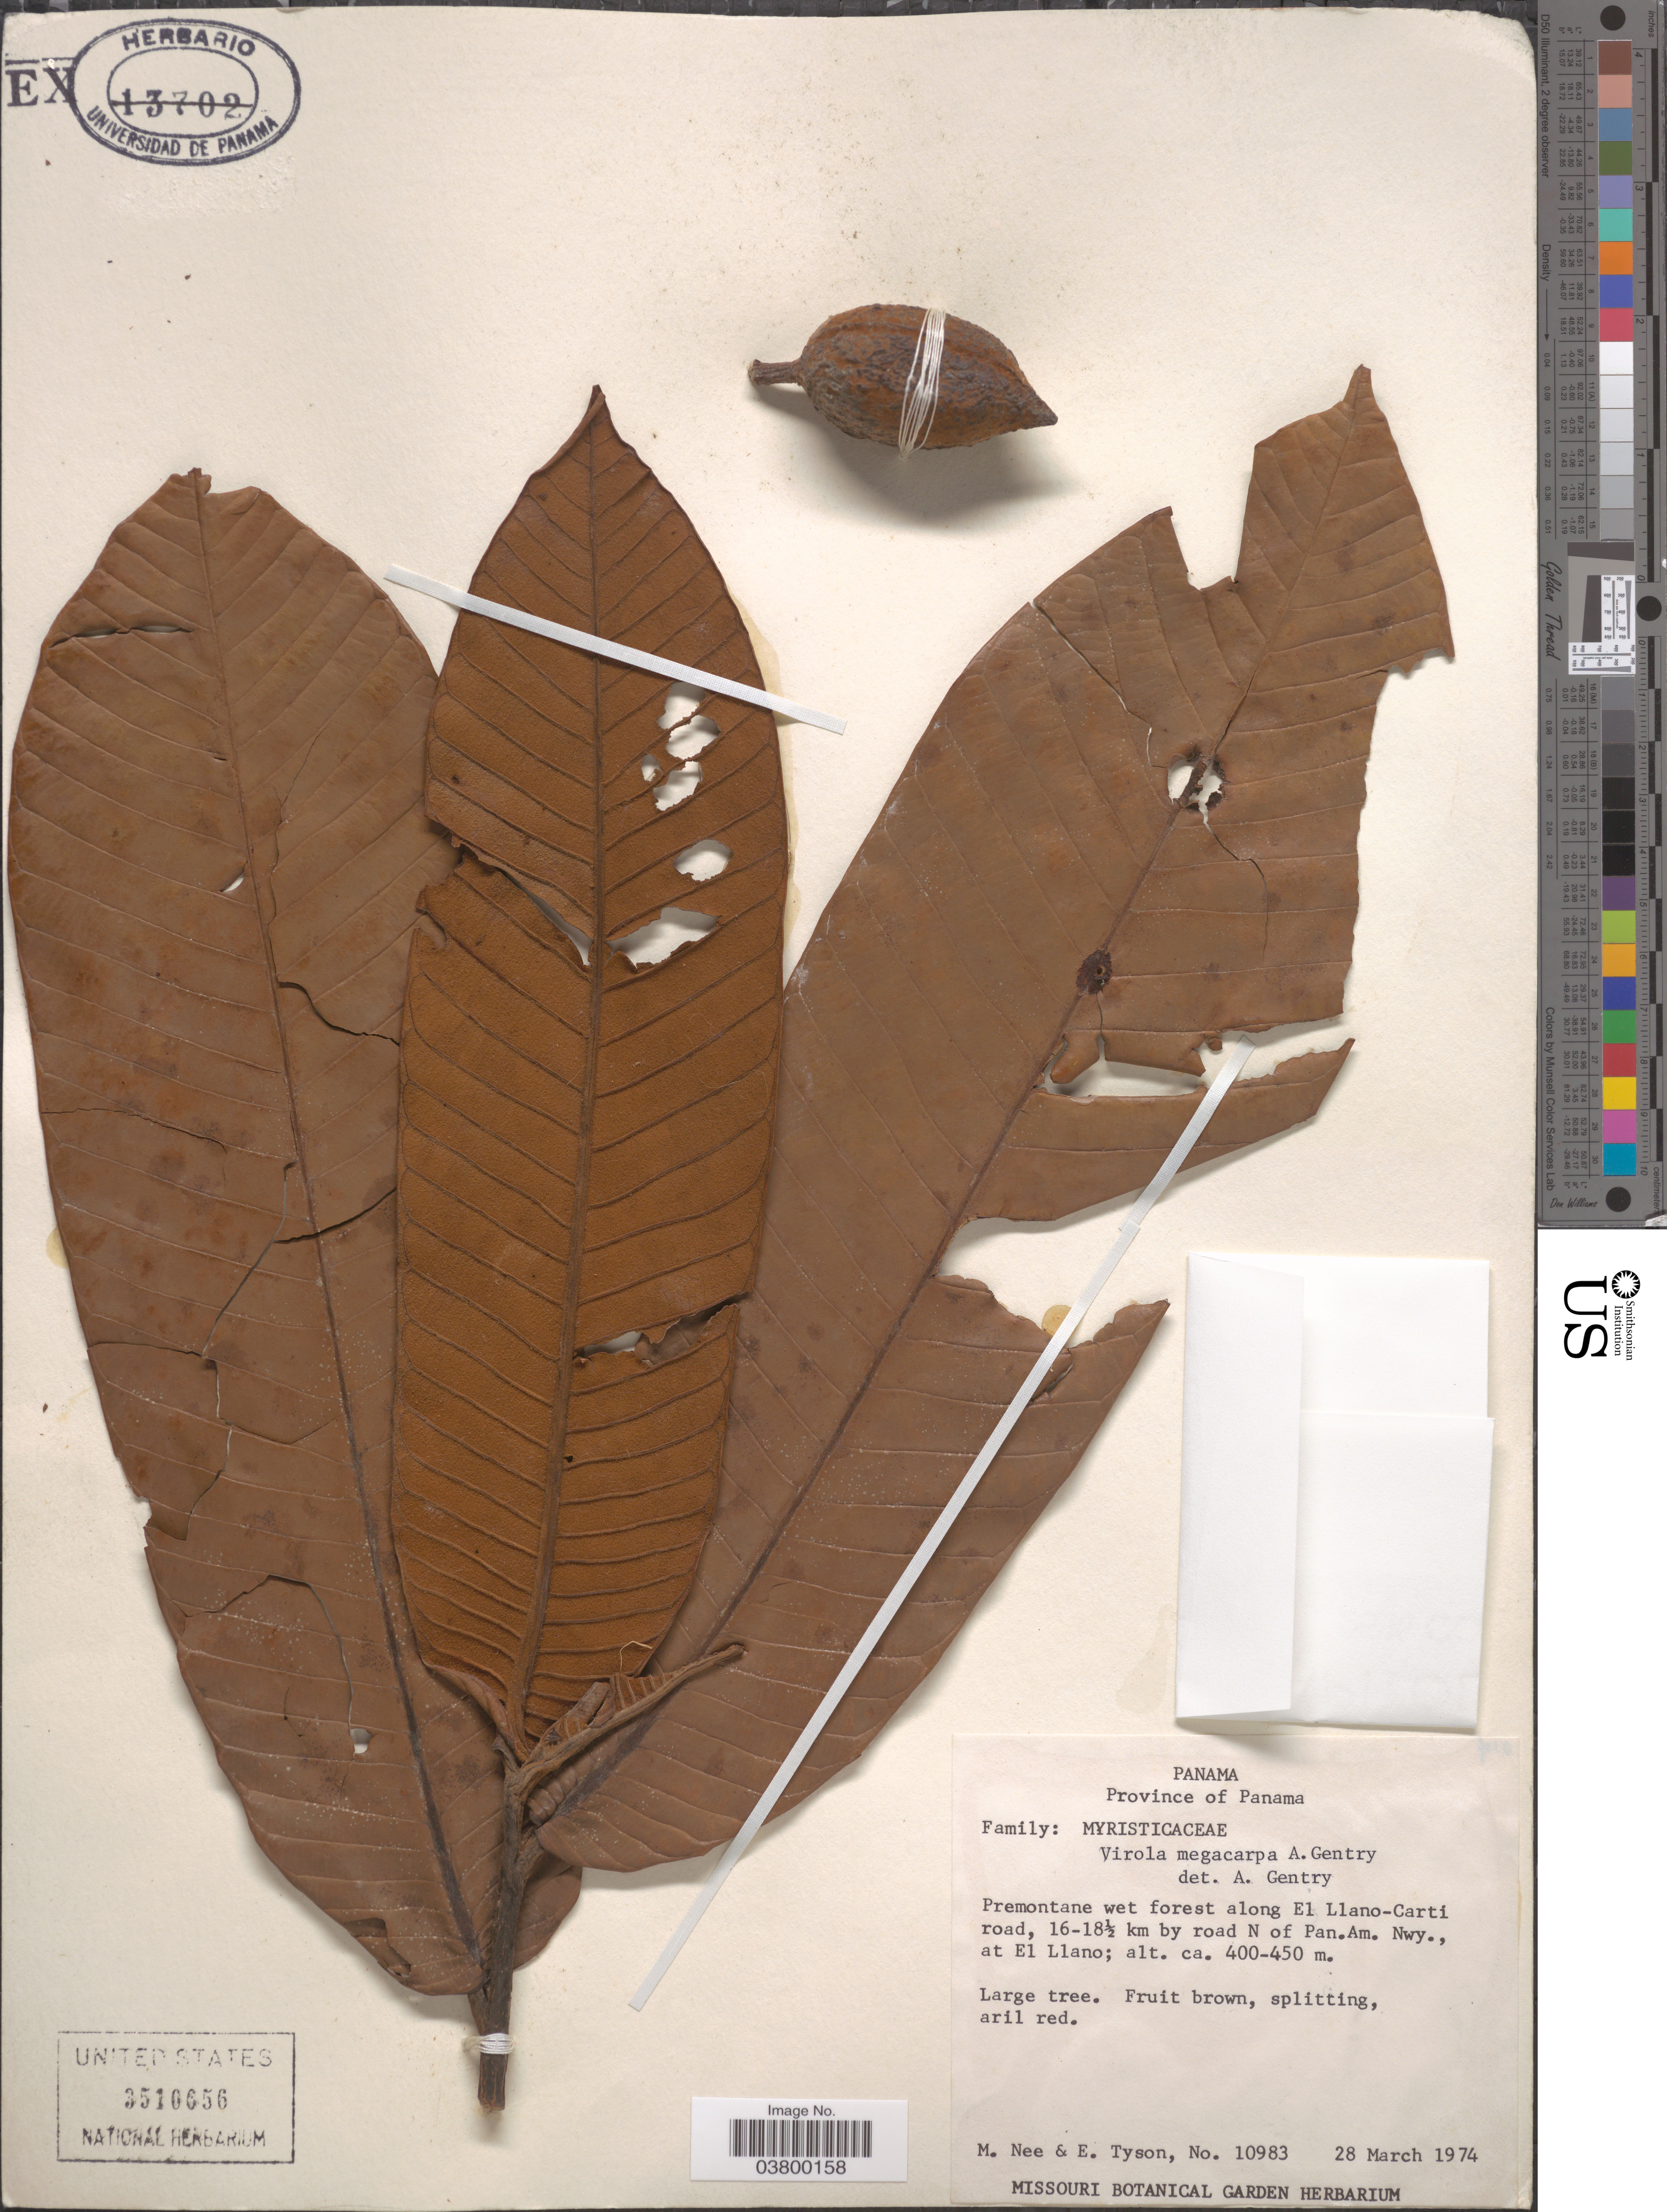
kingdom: Plantae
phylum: Tracheophyta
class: Magnoliopsida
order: Magnoliales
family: Myristicaceae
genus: Virola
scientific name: Virola megacarpa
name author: A.H. Gentry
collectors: M. Nee & E. Tyson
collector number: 10983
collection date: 1974-03-28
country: Panama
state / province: Panamá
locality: Along El Llano-Carti road, 16-18½ km by road N of Pan.Am. Nwy., at El Llano.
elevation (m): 400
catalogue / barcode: US 3510656